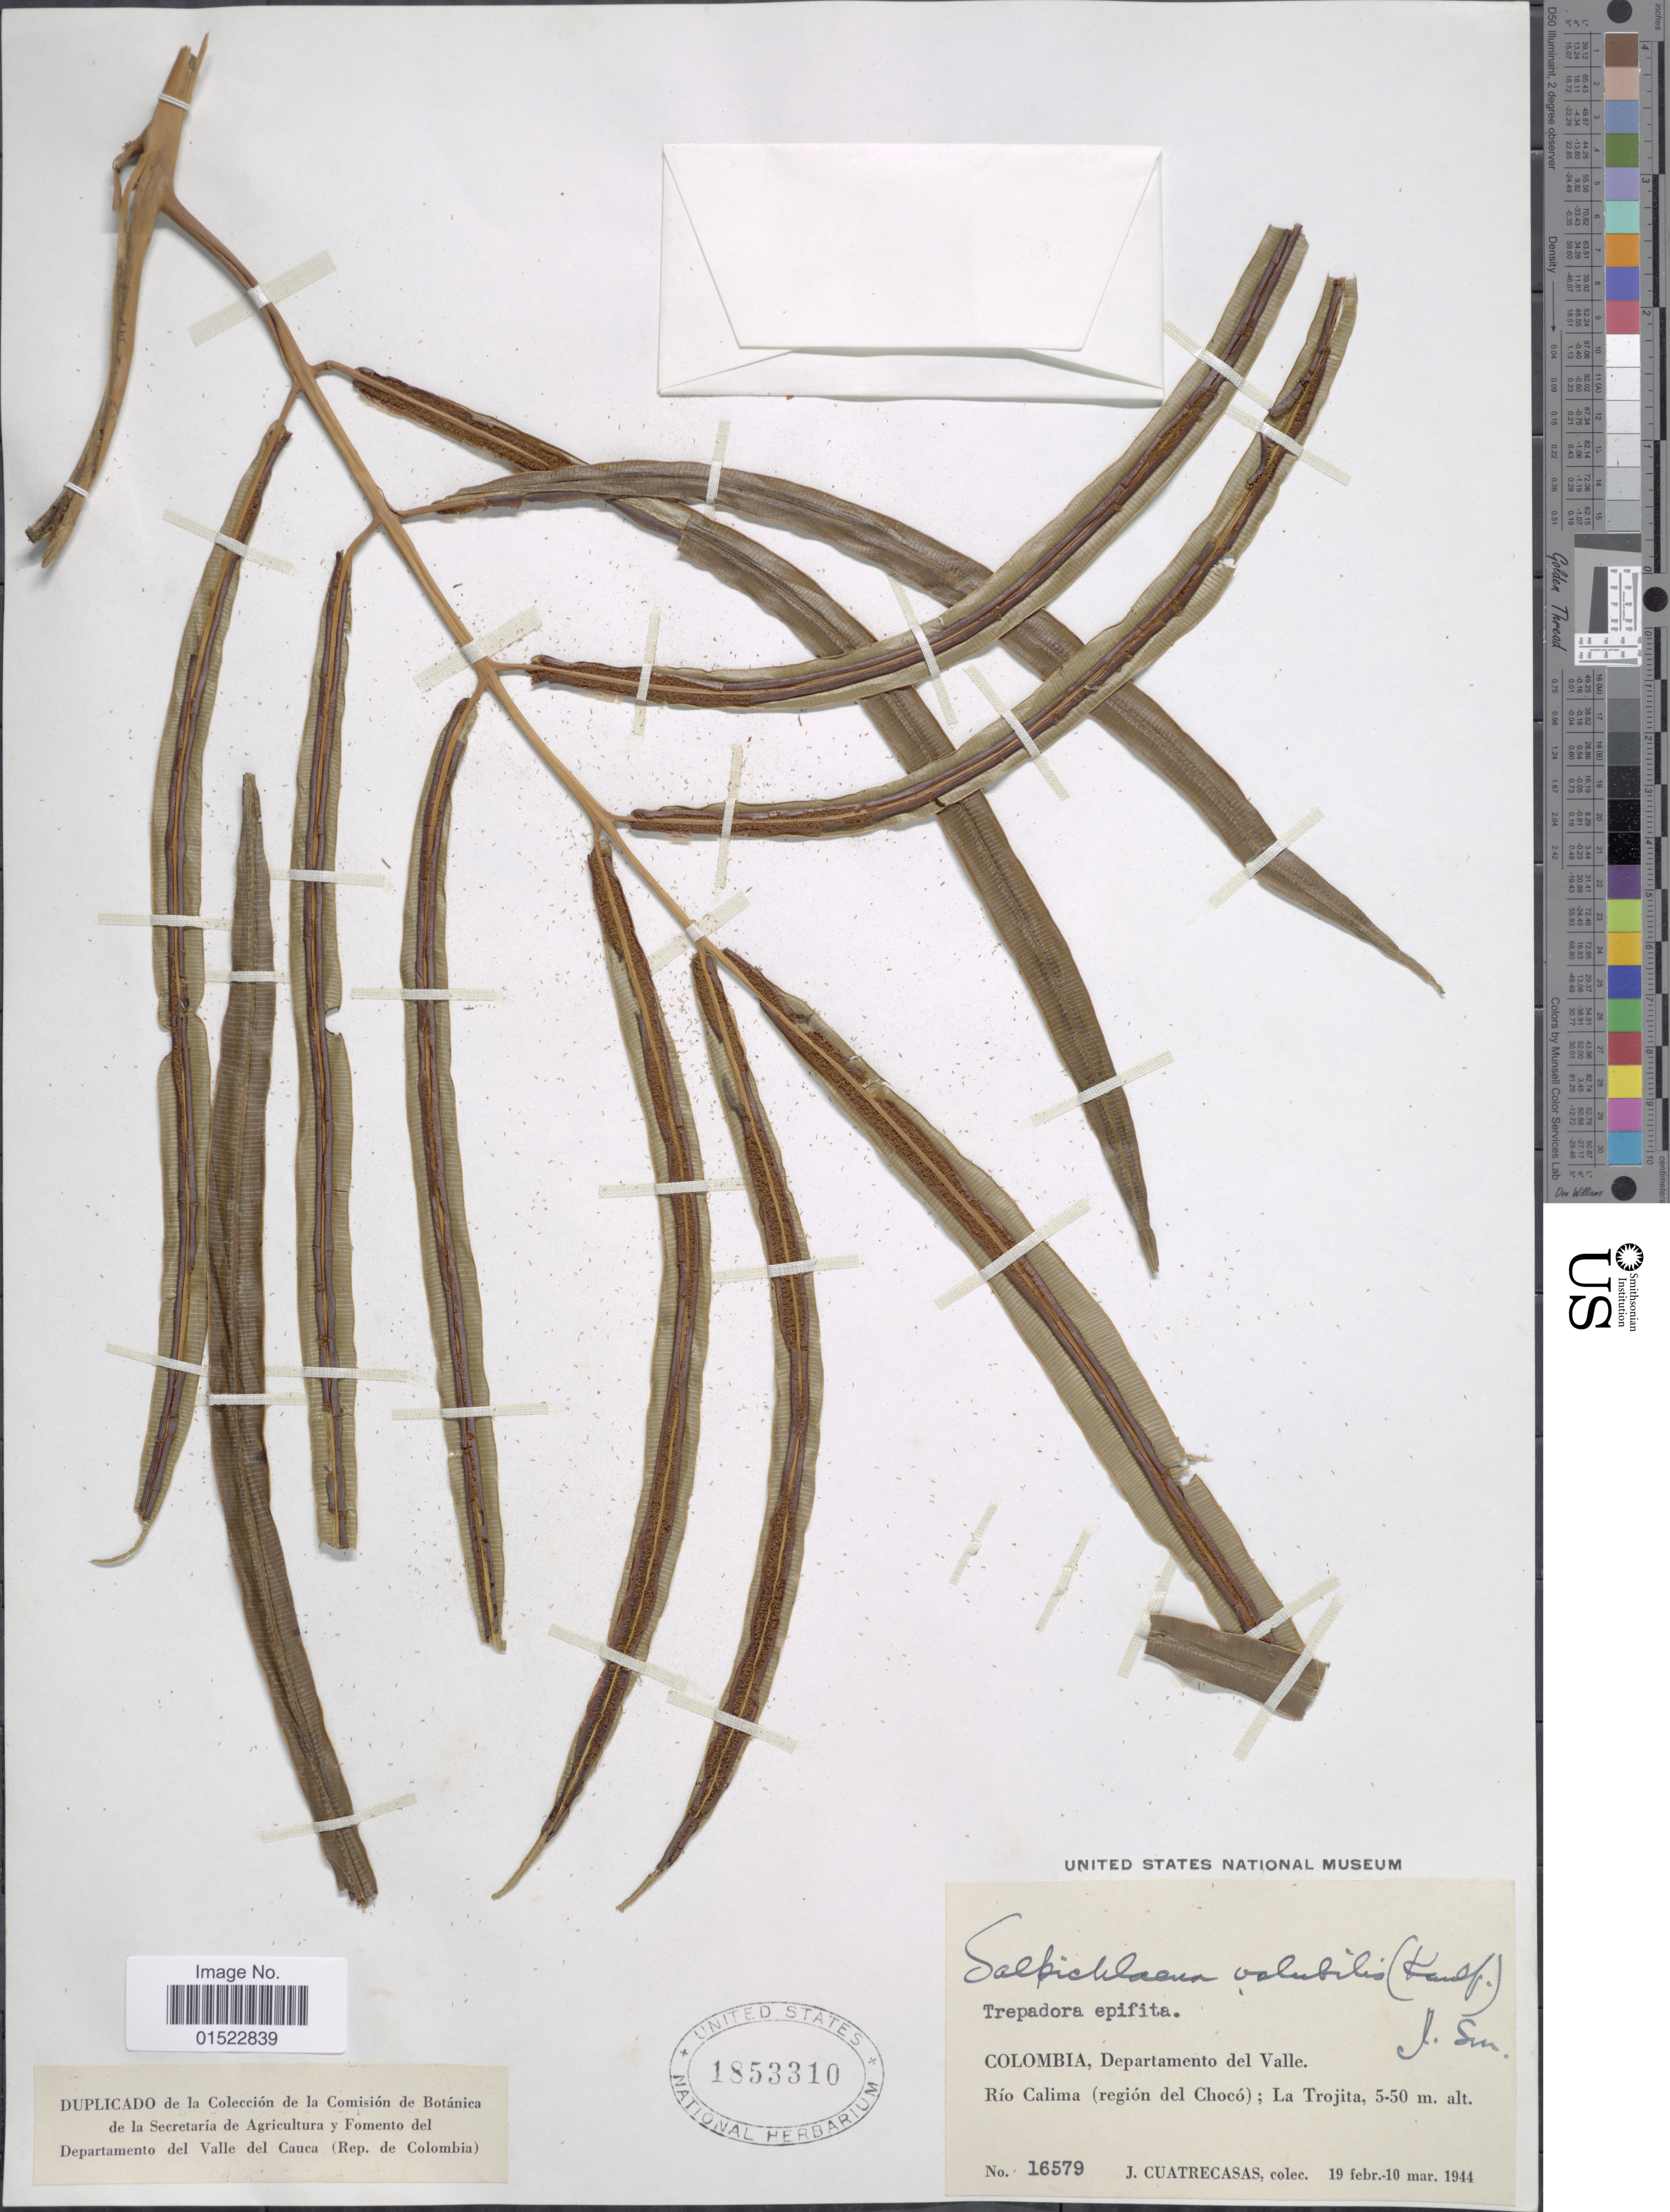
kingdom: Plantae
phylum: Tracheophyta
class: Polypodiopsida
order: Polypodiales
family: Blechnaceae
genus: Salpichlaena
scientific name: Salpichlaena volubilis subsp. volubilis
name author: (Kaulf.) J. Sm.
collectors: J. Cuatrecasas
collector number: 16579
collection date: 1944-02-19/1944-03-10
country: Colombia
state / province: Chocó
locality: Departamento del Valle, Rio Calima (region del Chocó), La Trojita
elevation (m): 5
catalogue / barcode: US 1853310